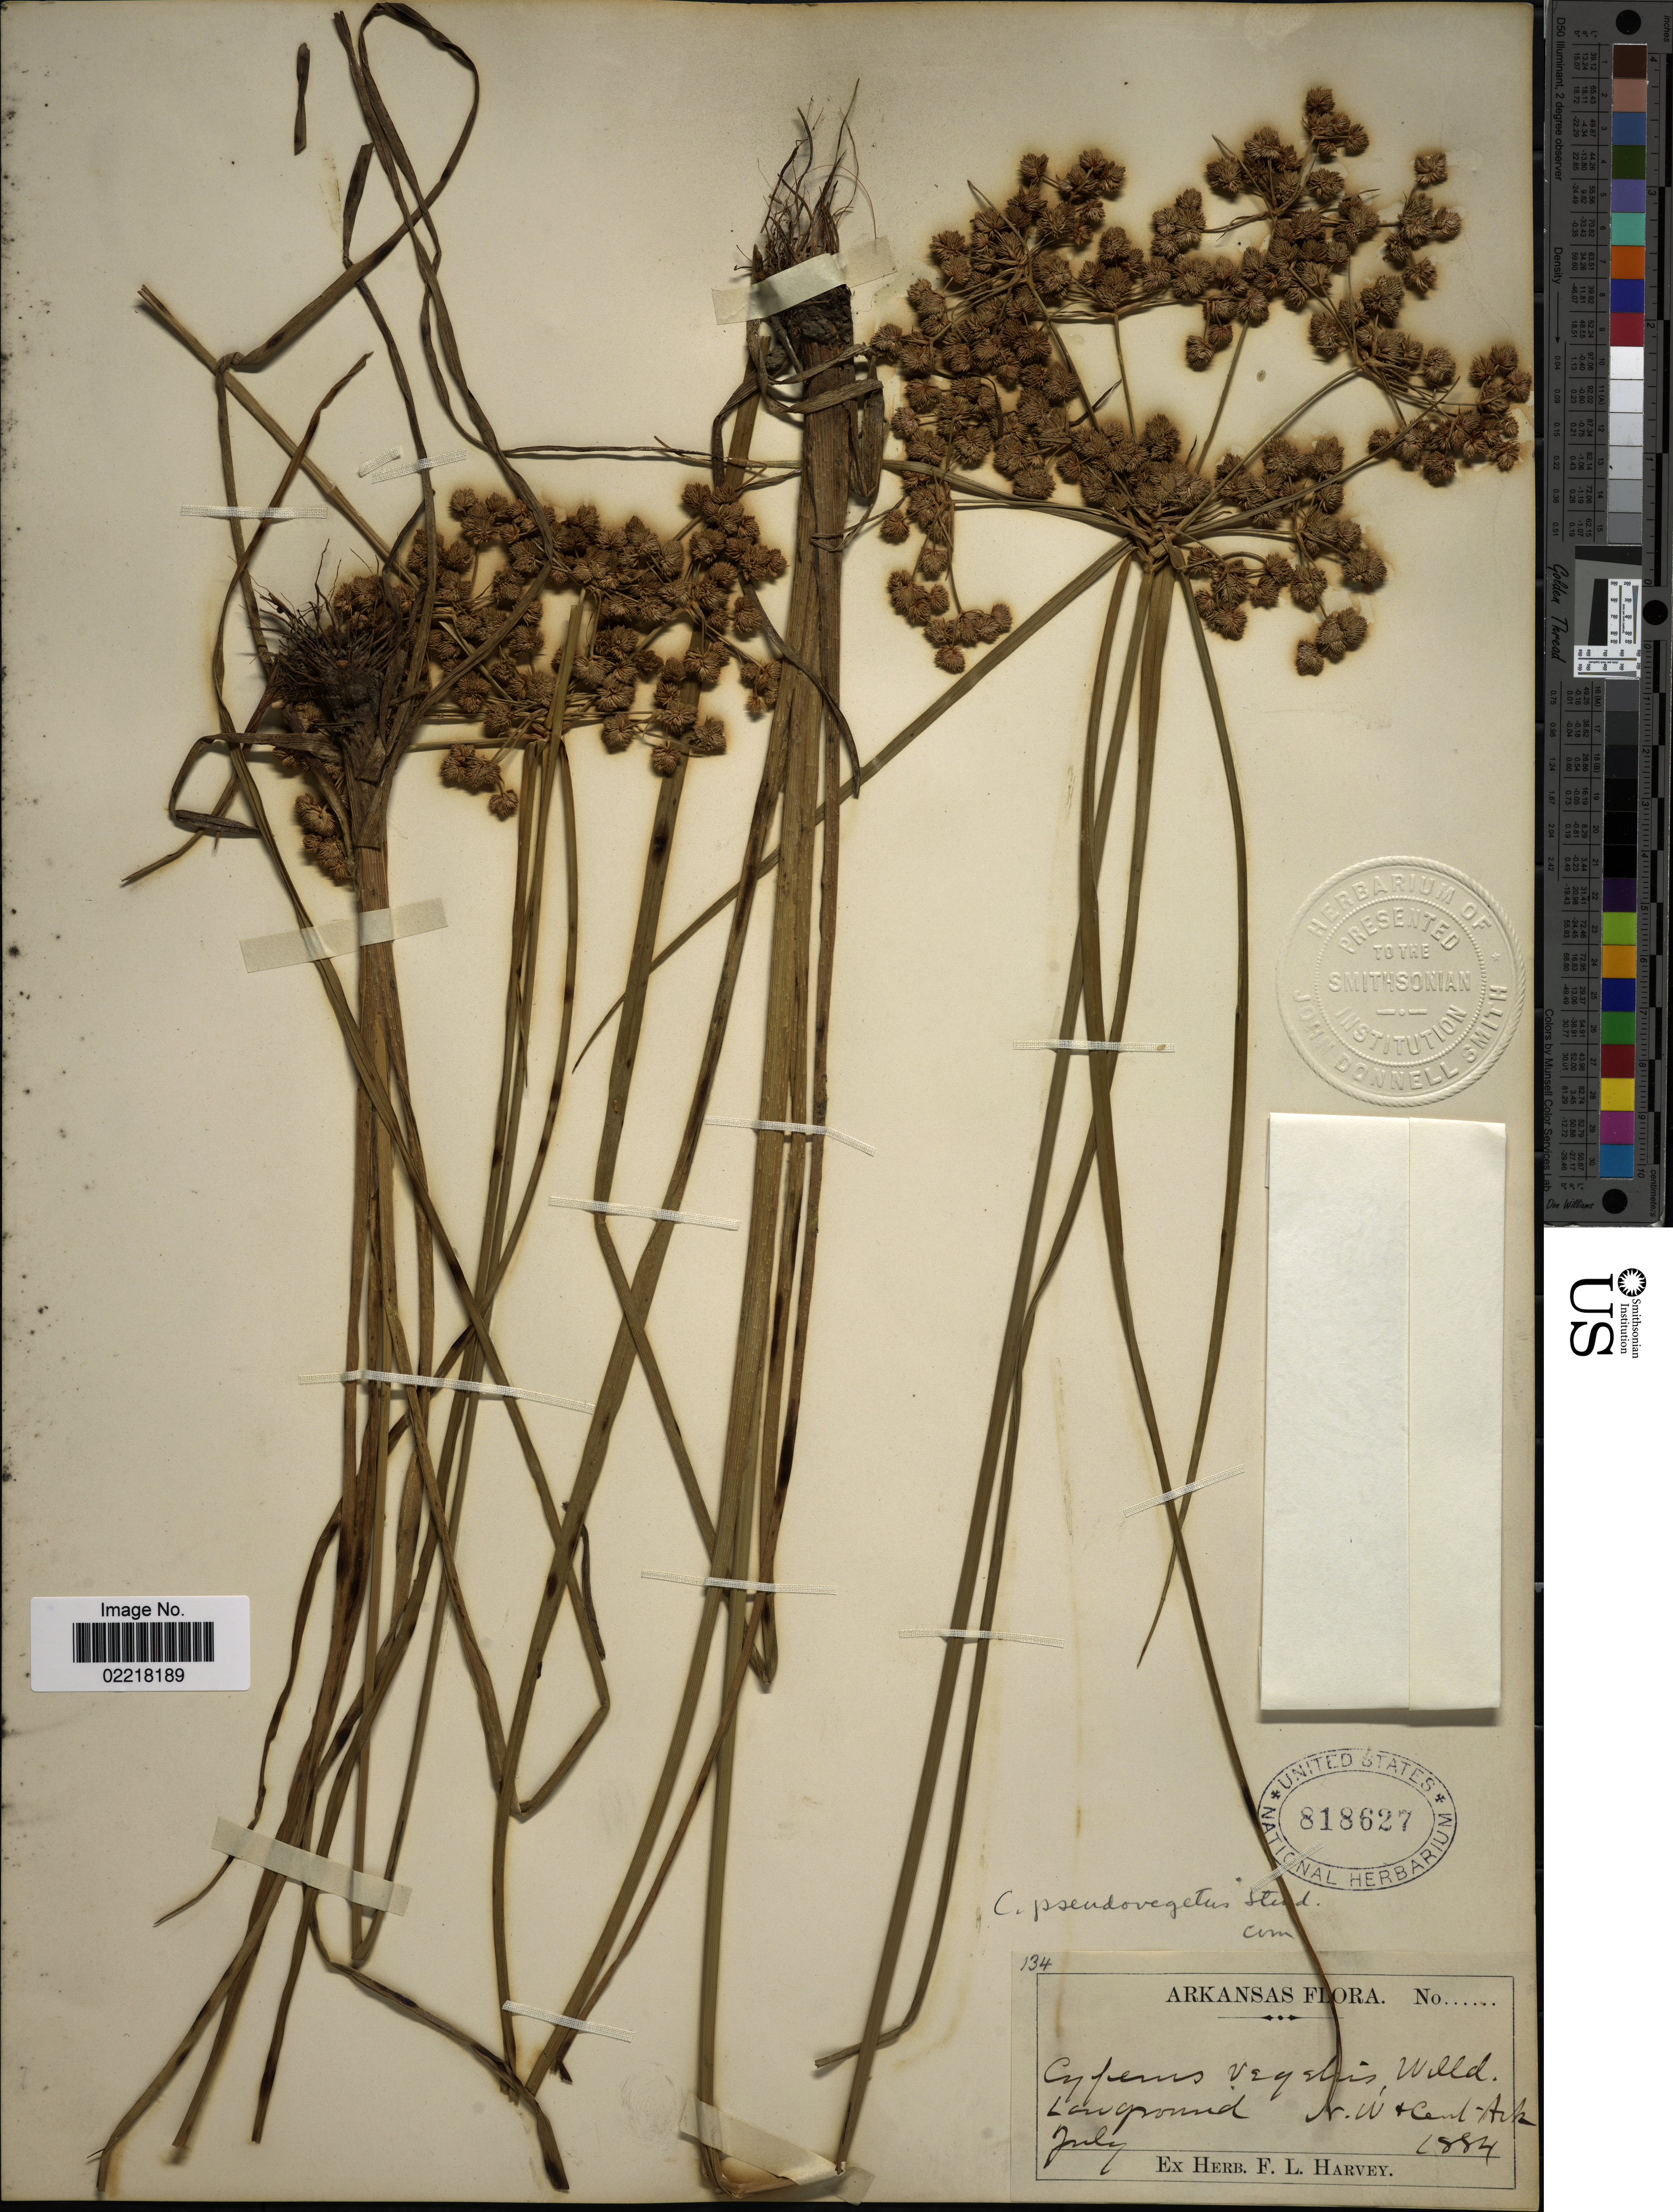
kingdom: Plantae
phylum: Tracheophyta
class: Liliopsida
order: Poales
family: Cyperaceae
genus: Cyperus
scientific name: Cyperus pseudovegetus Steud.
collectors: ex herb. F. L. Harvey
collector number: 134 ?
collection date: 1884-07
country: United States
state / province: Arkansas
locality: Low ground, NW & Cent. Ark.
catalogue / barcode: US 818627